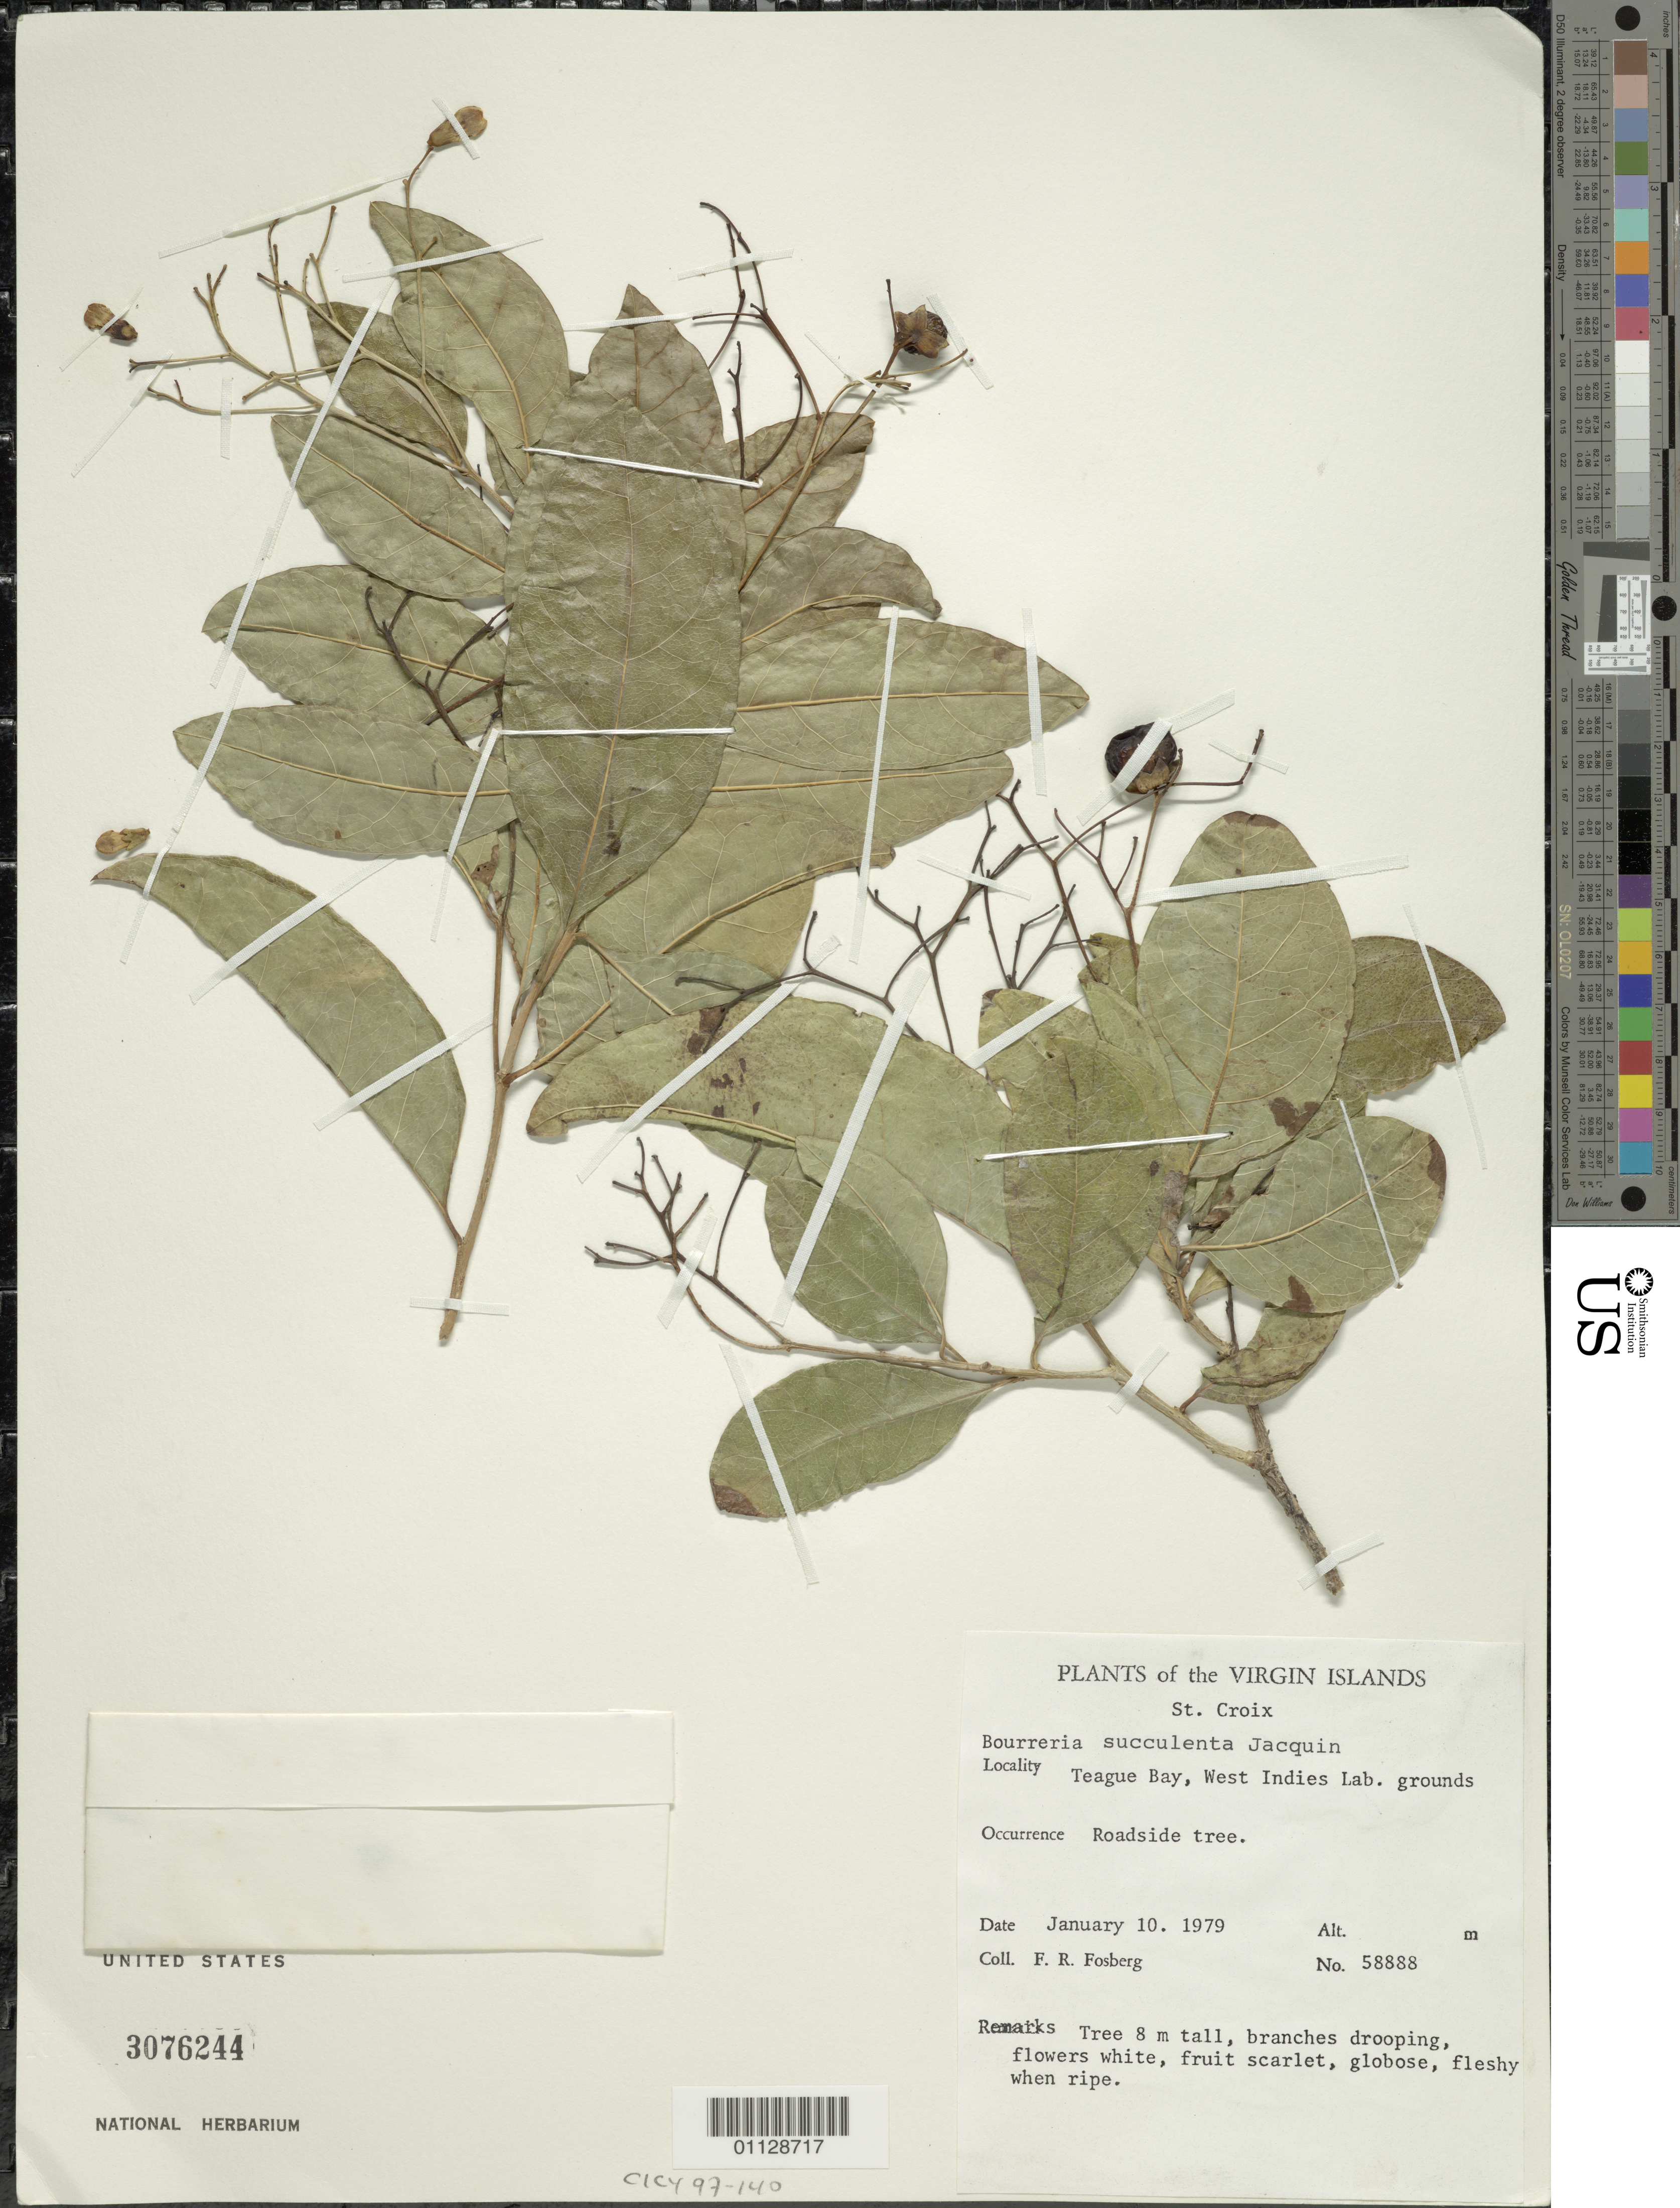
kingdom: Plantae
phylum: Tracheophyta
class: Magnoliopsida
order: Boraginales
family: Ehretiaceae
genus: Bourreria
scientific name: Bourreria succulenta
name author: Jacq.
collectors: F. R. Fosberg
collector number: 58888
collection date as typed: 10 Jan 1979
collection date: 1979-01-10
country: U.S. Virgin Islands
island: St. Croix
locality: Teague Bay, West Indies Lab. grounds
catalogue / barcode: US 3076244